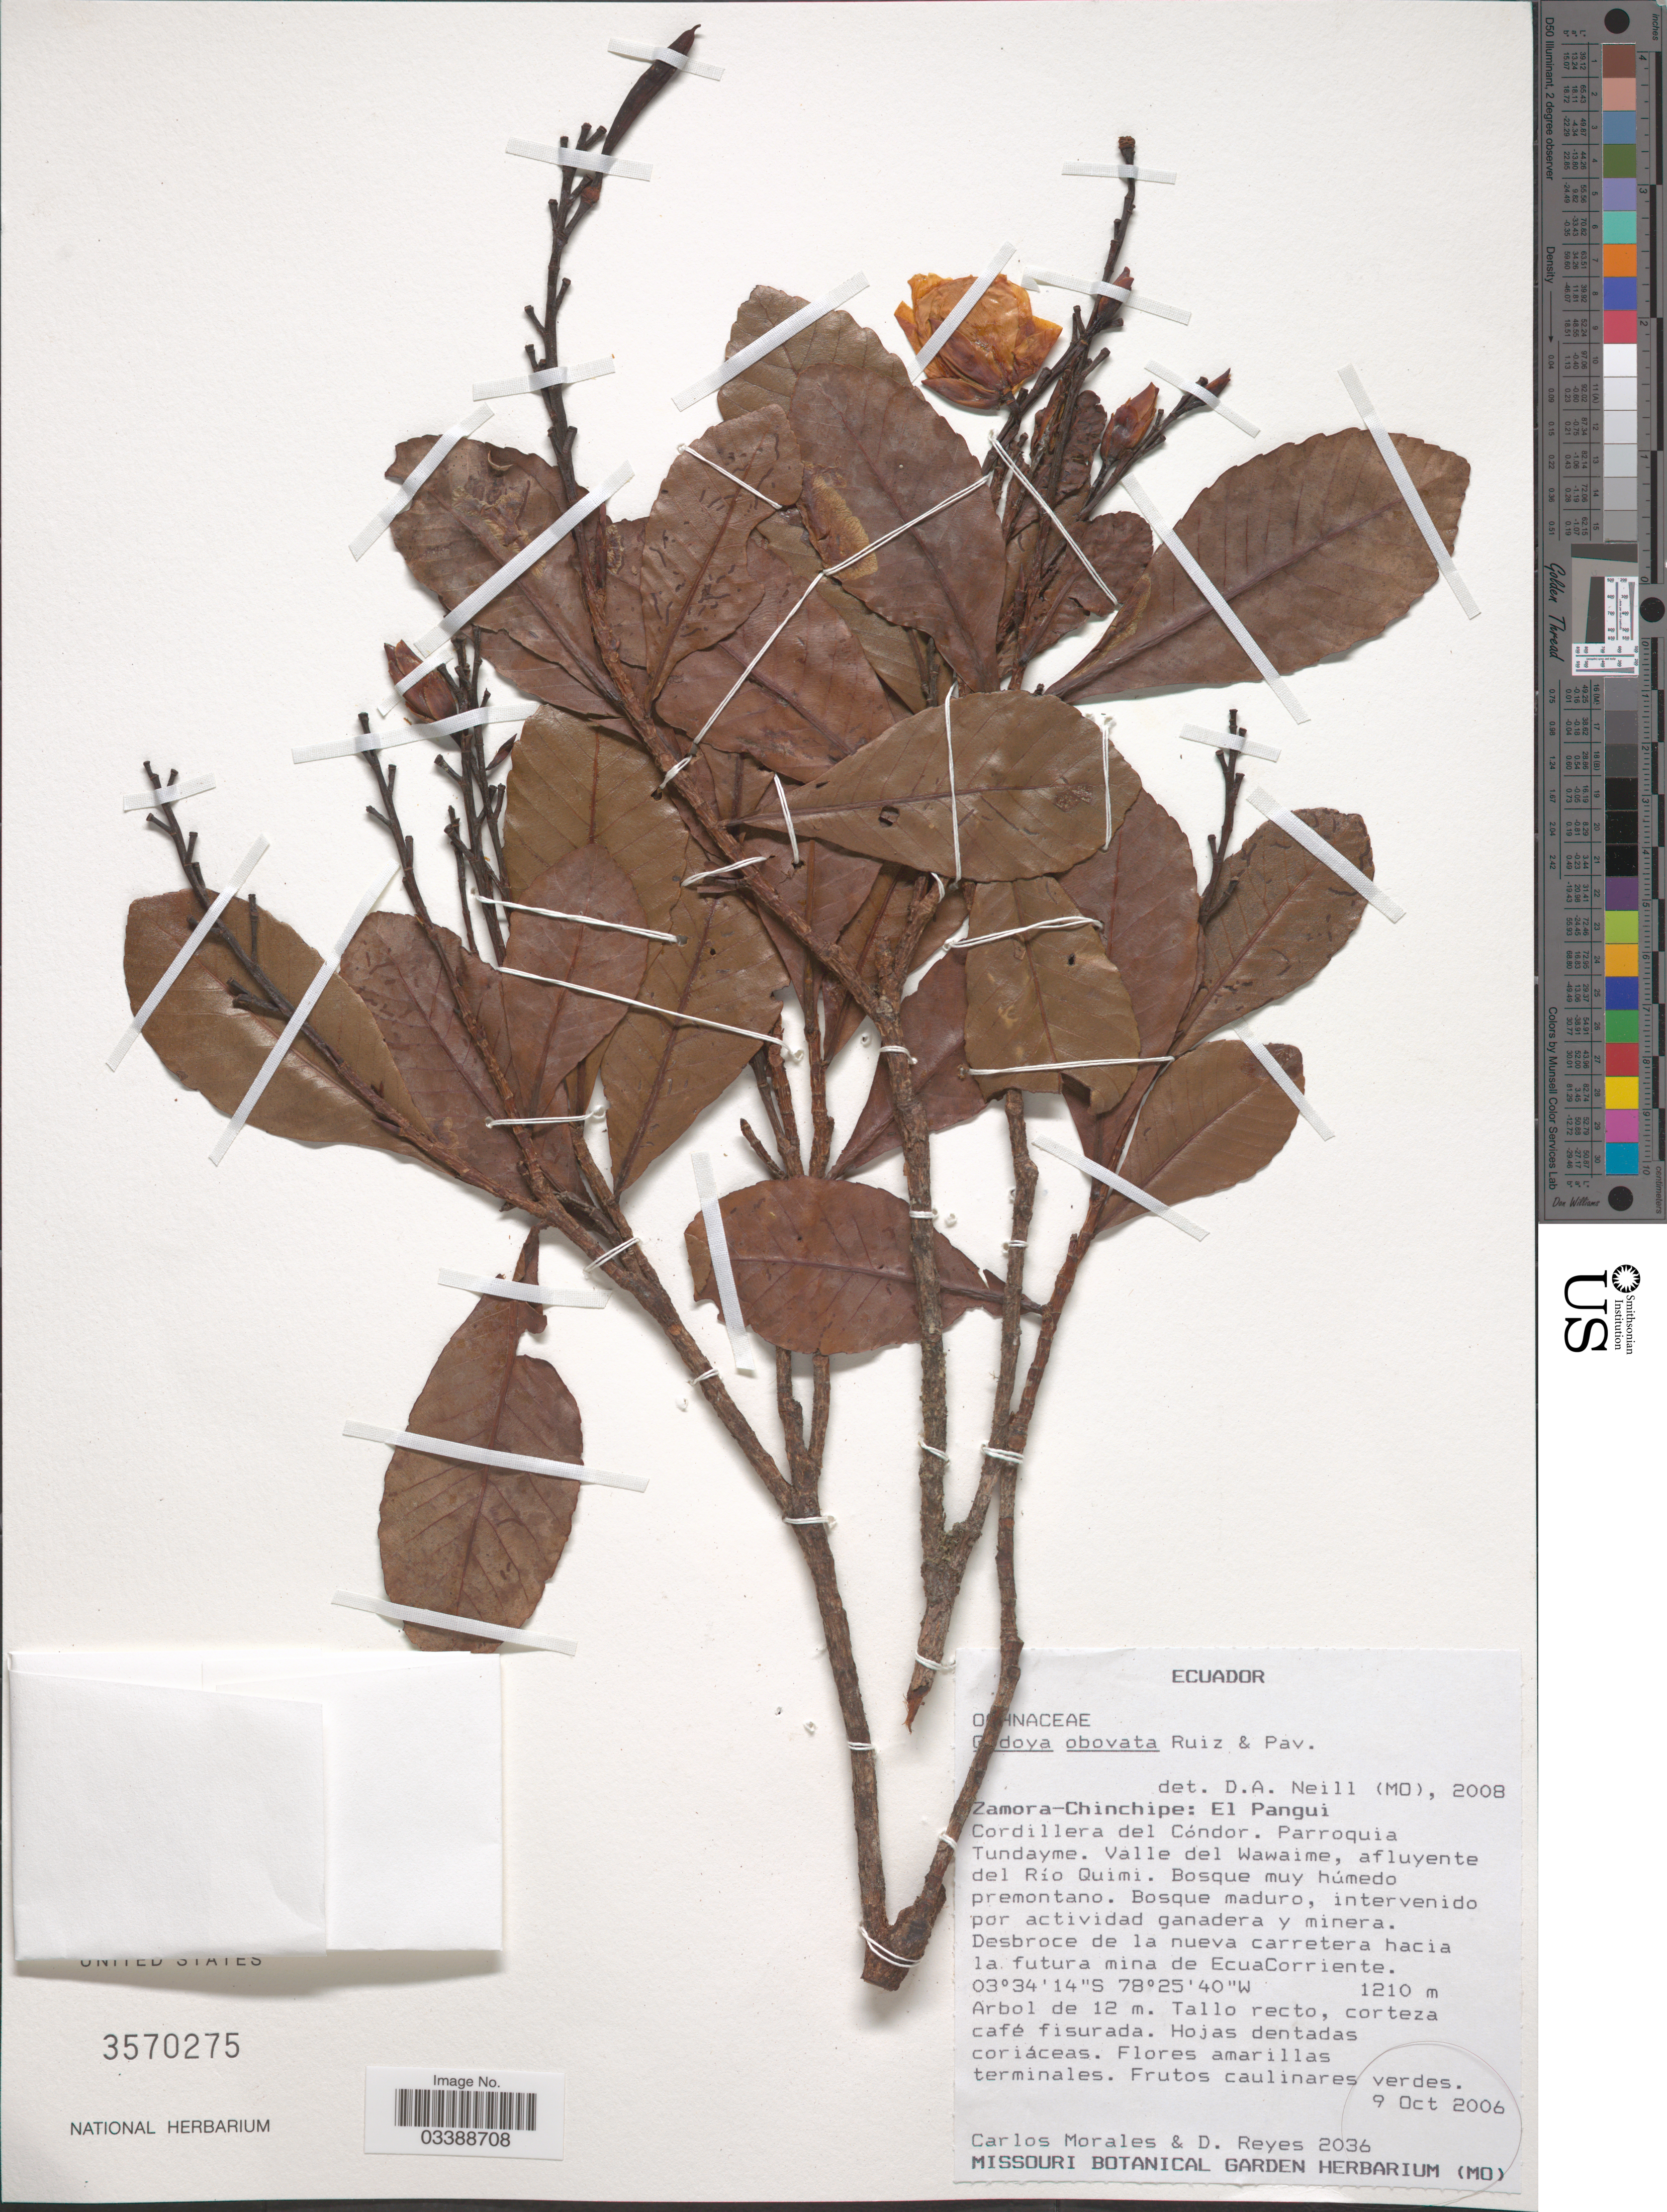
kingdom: Plantae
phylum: Tracheophyta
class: Magnoliopsida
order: Malpighiales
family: Ochnaceae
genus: Godoya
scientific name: Godoya obovata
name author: Ruiz & Pav.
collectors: C. Morales & D. Reyes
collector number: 2036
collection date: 2006-10-09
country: Ecuador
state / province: Zamora-Chinchipe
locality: El Pangui. Cordillera del Cóndor. Parroquia Tundayme. Valle del Wawaime, afluyente del Río Quimi. Desbroce de la nueva carretera hacia la futura mina de EcuaCorriente.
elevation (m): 1210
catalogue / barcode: US 3570275